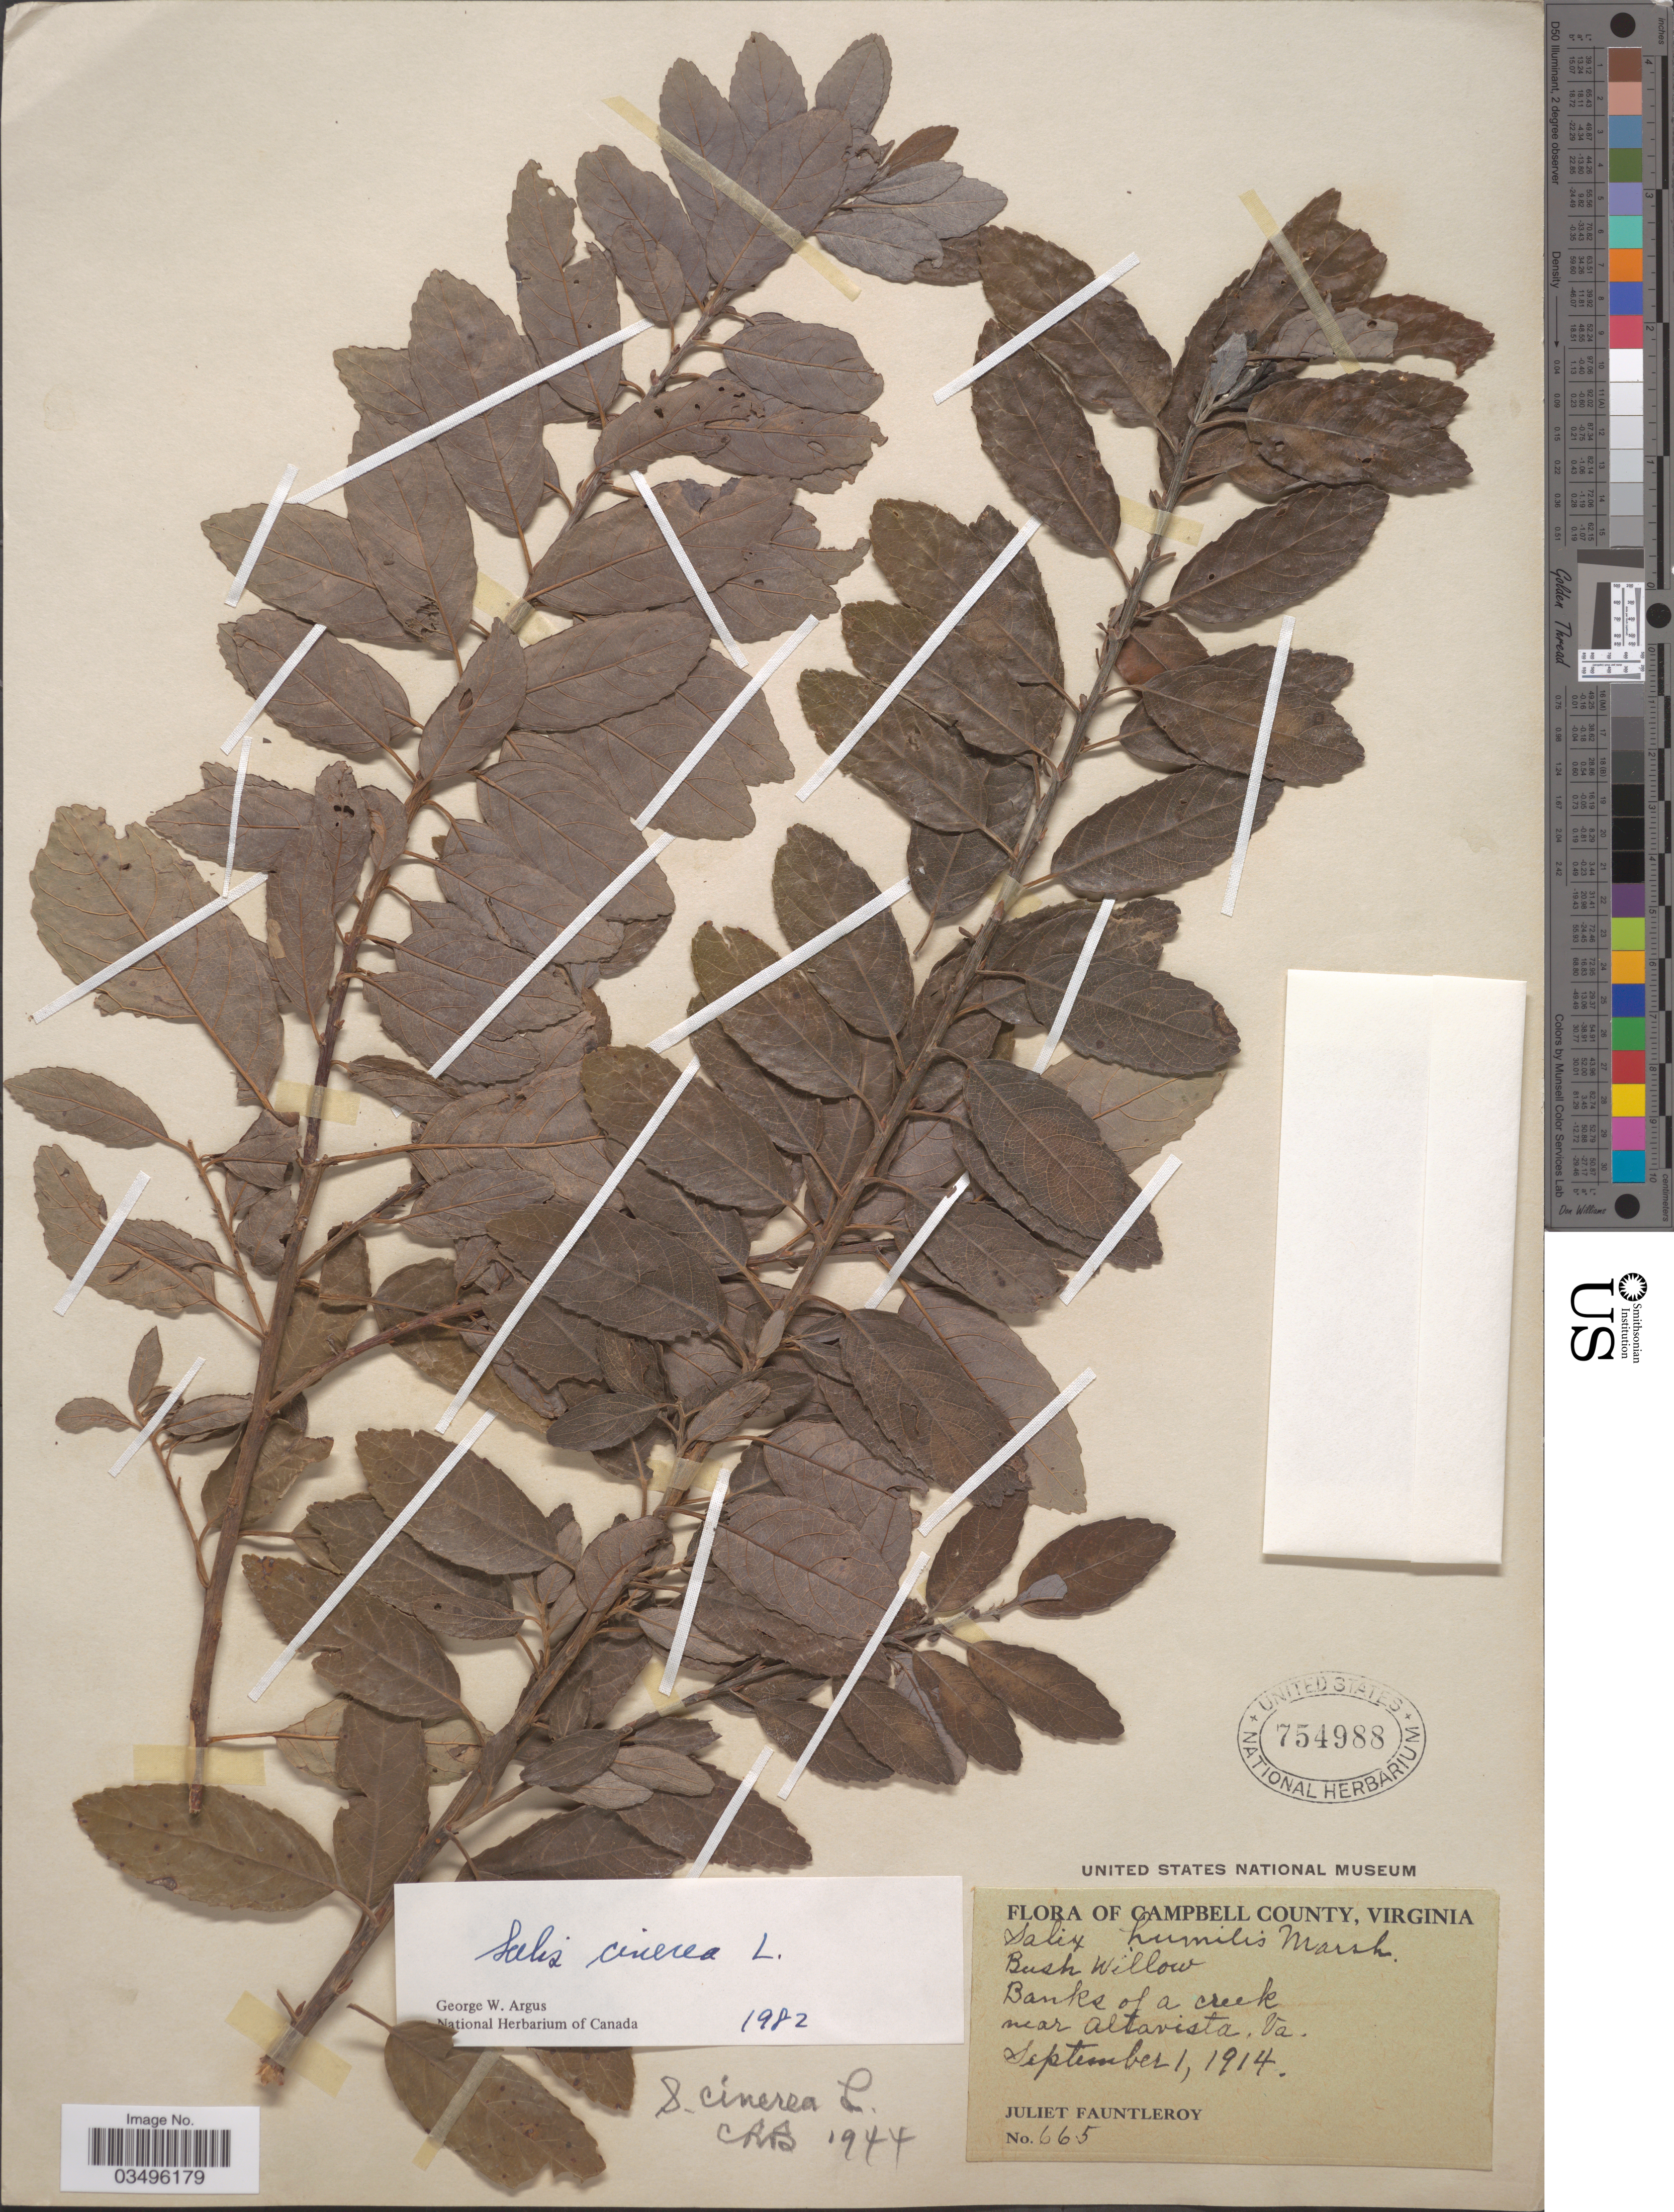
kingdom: Plantae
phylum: Tracheophyta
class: Magnoliopsida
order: Malpighiales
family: Salicaceae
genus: Salix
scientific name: Salix cinerea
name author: L.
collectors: J. Fauntleroy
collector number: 665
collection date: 1914-09-01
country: United States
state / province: Virginia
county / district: Campbell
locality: Campbell County. Banks of a creek near Altavista.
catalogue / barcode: US 754988